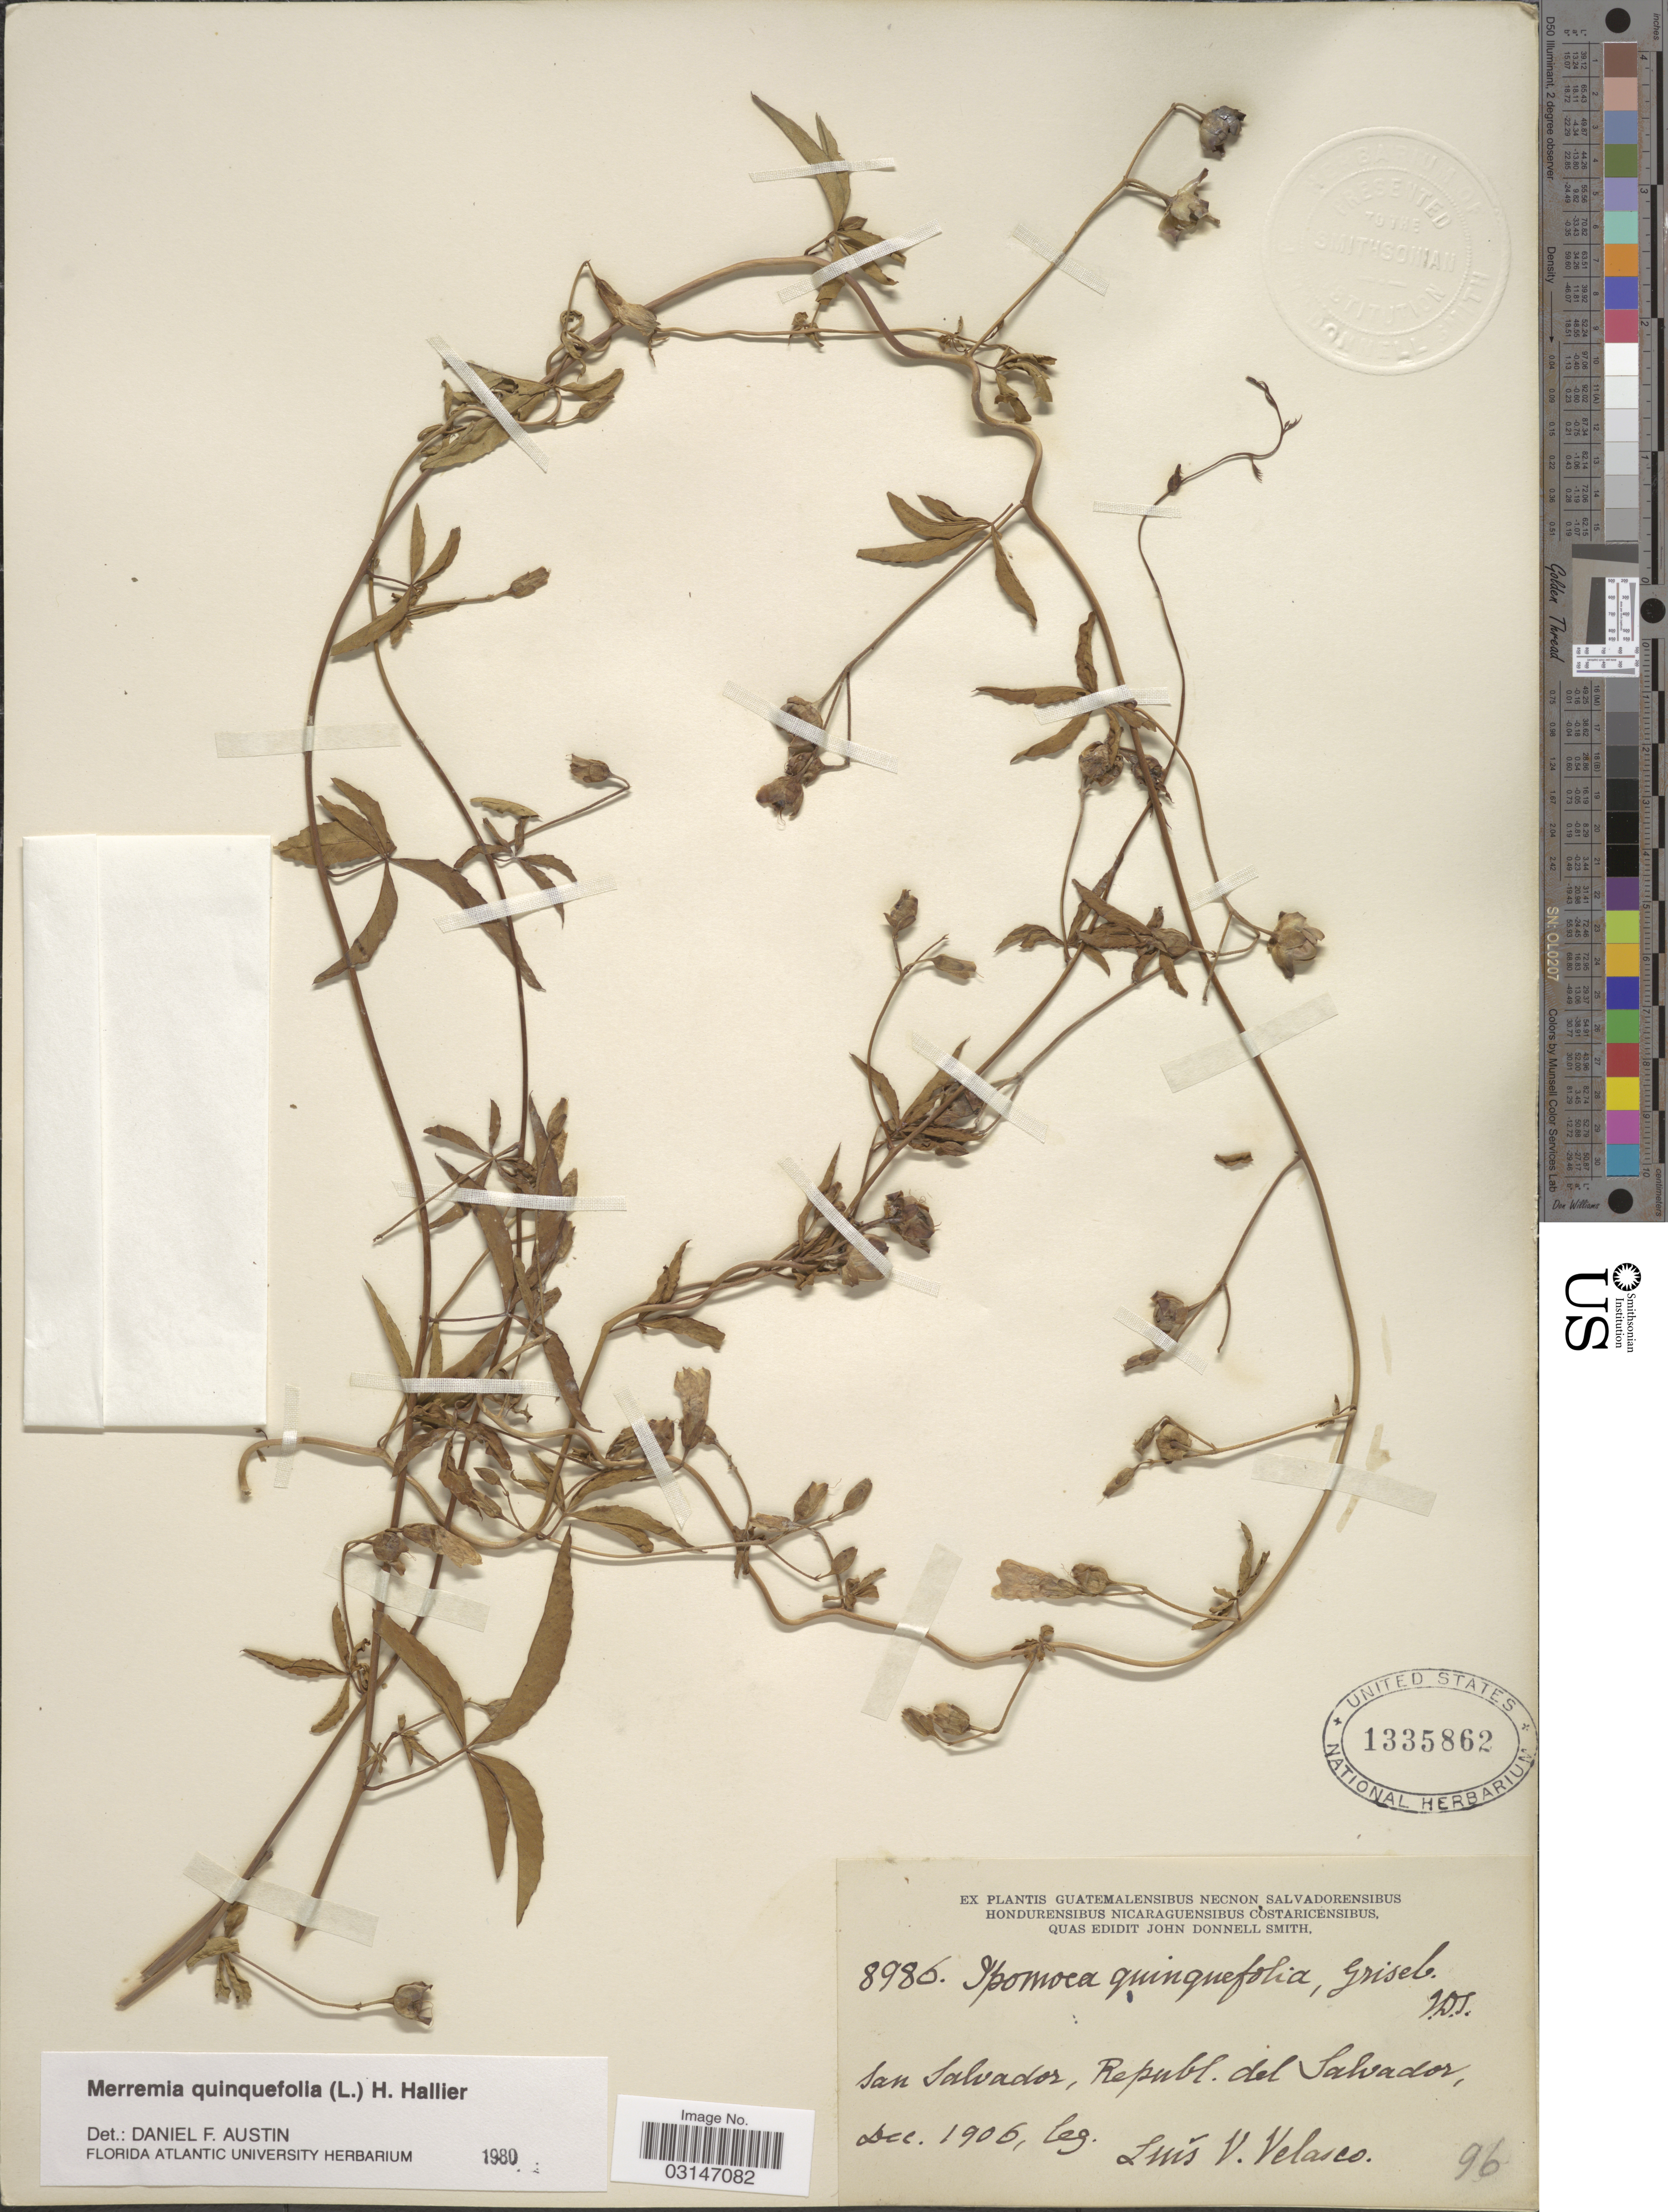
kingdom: Plantae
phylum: Tracheophyta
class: Magnoliopsida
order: Solanales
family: Convolvulaceae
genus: Distimake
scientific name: Distimake quinquefolius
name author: (L.) A. R. Simões & Staples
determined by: Strong, Mark T., (BOT), Smithsonian Institution - National Museum of Natural History (UNITED STATES)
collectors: L. Velasco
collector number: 8986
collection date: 1906-12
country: El Salvador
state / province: San Salvador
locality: San Salvador, Republ. del Salvador.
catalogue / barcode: US 1335862